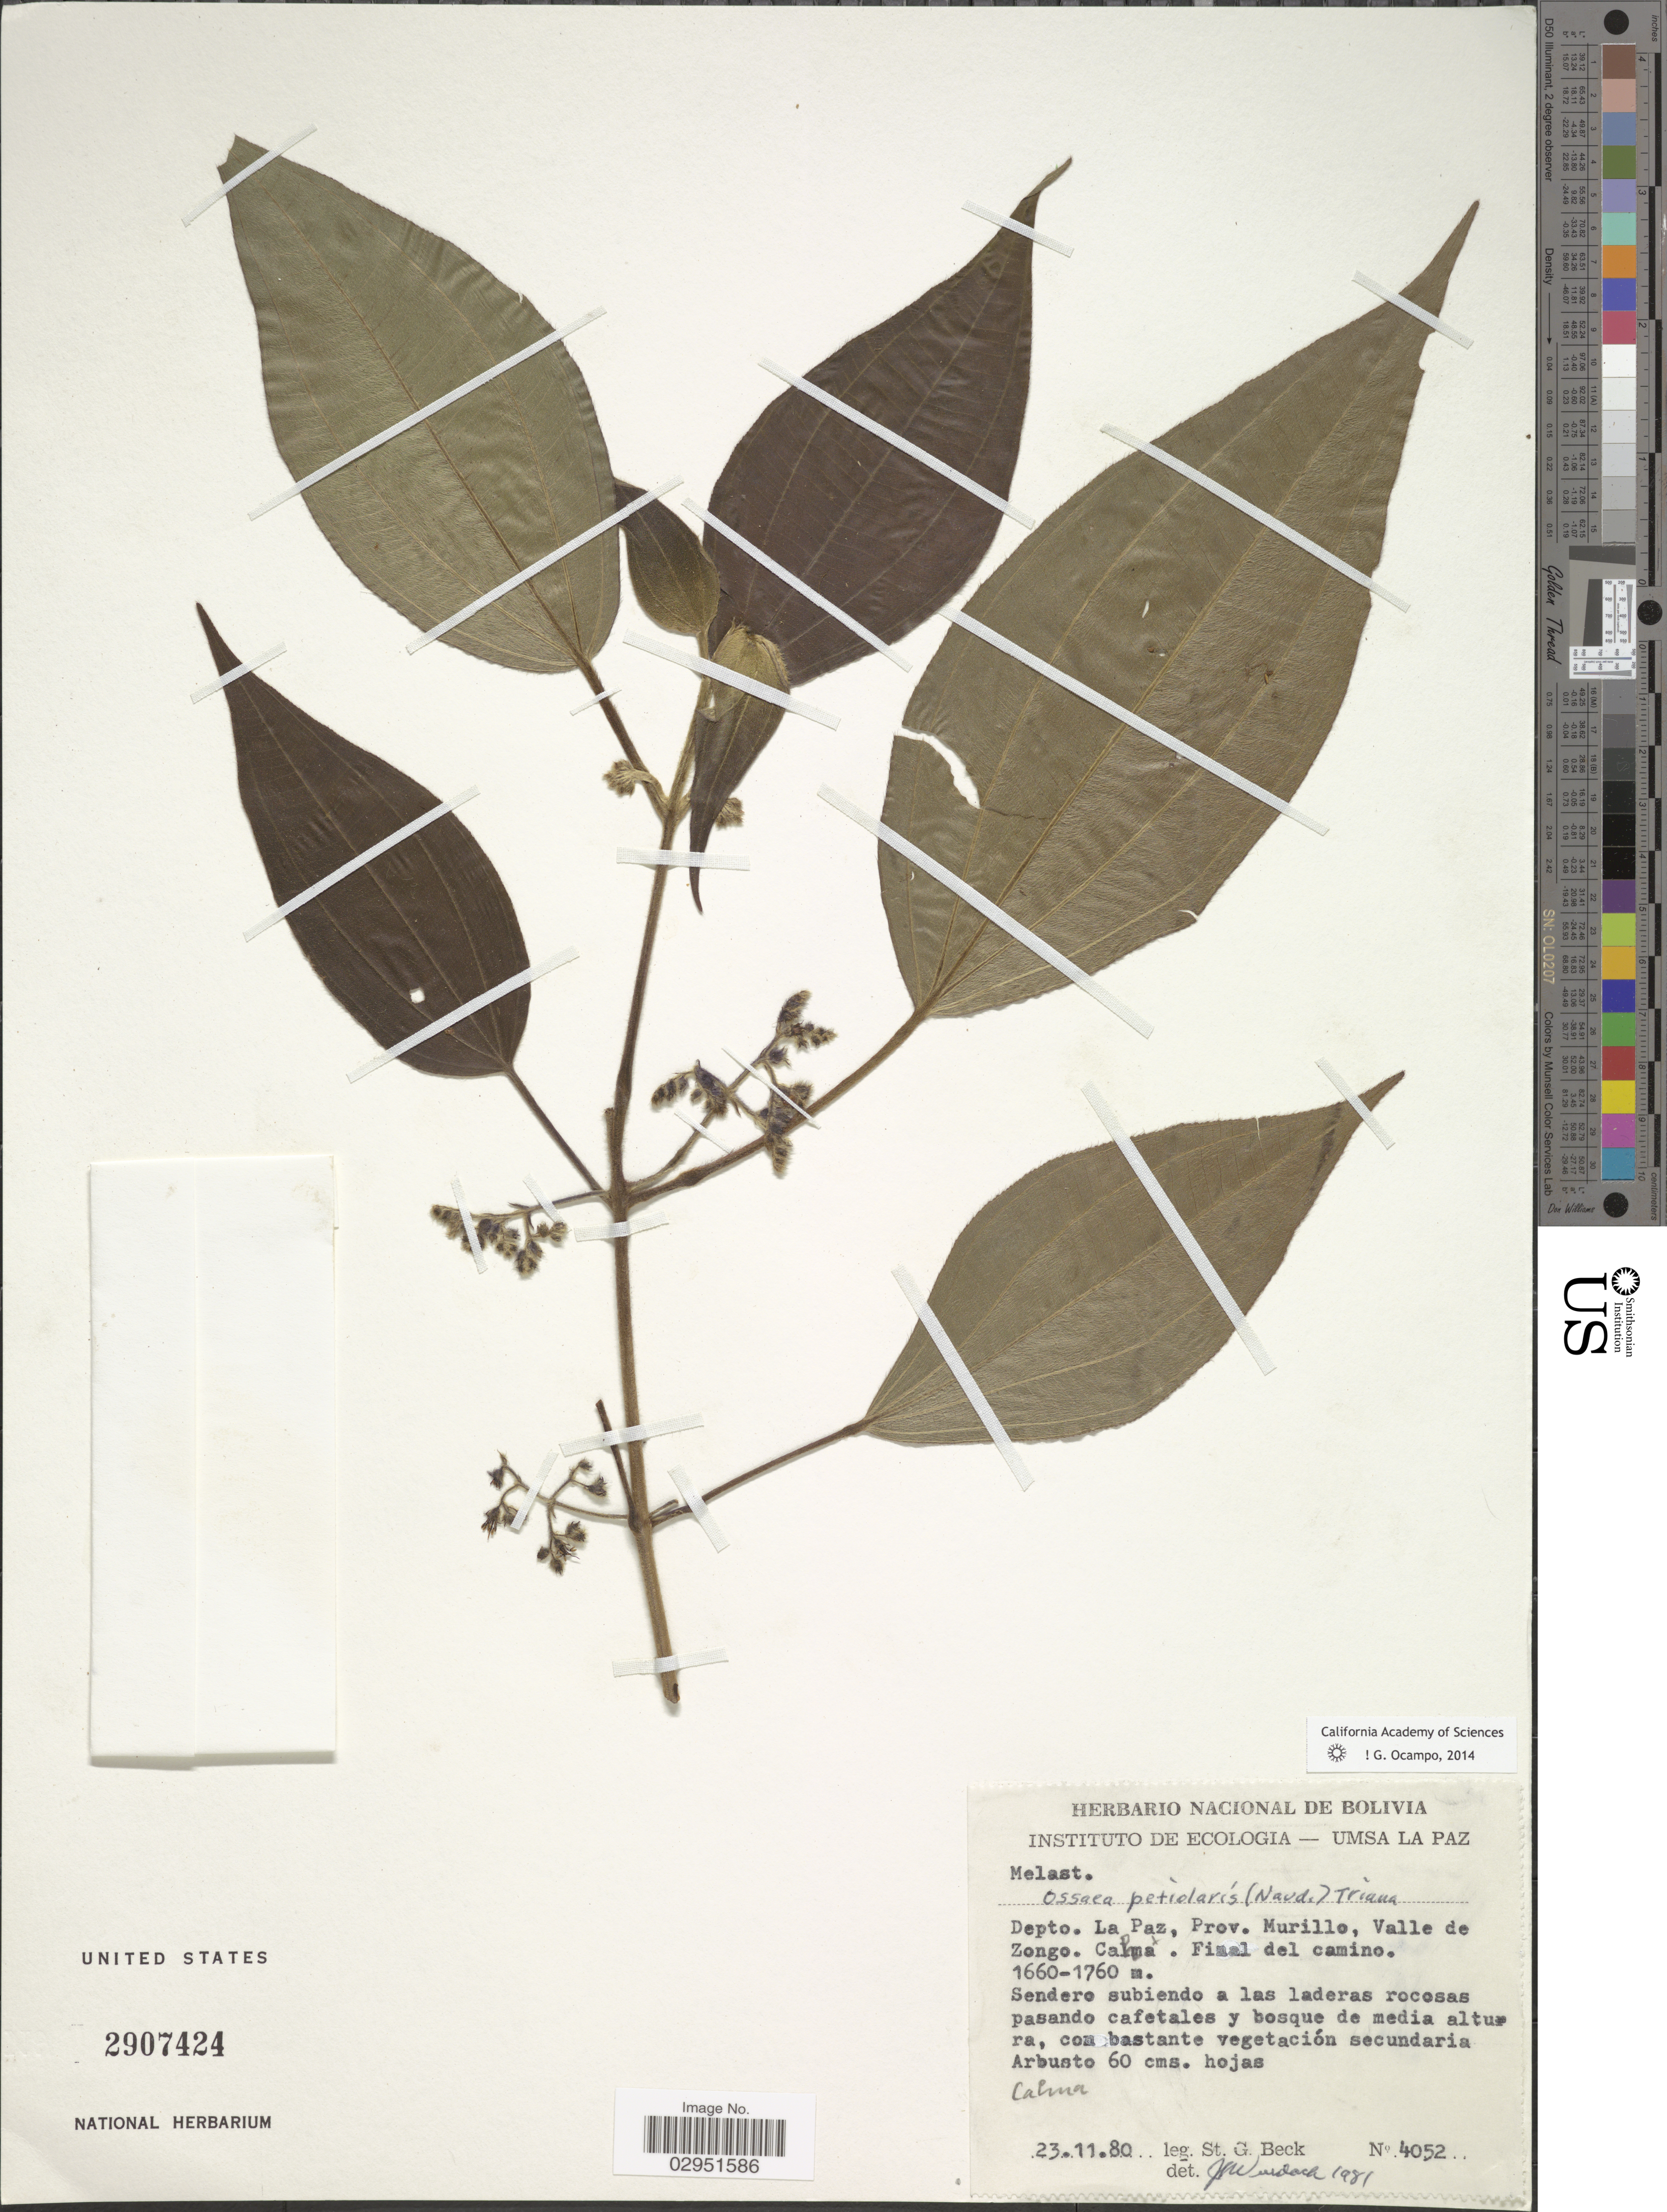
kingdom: Plantae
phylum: Tracheophyta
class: Magnoliopsida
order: Myrtales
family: Melastomataceae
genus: Ossaea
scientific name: Ossaea petiolaris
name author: (Naudin) Triana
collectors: S. G. Beck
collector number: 4052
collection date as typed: Transcribed d/m/y: 23/11/80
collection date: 1980-11-23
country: Bolivia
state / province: La Paz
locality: Depto. La Paz, Prov. Murillo, Valle de Zongo. Cahma. Final del camino.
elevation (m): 1660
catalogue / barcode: US 2907424